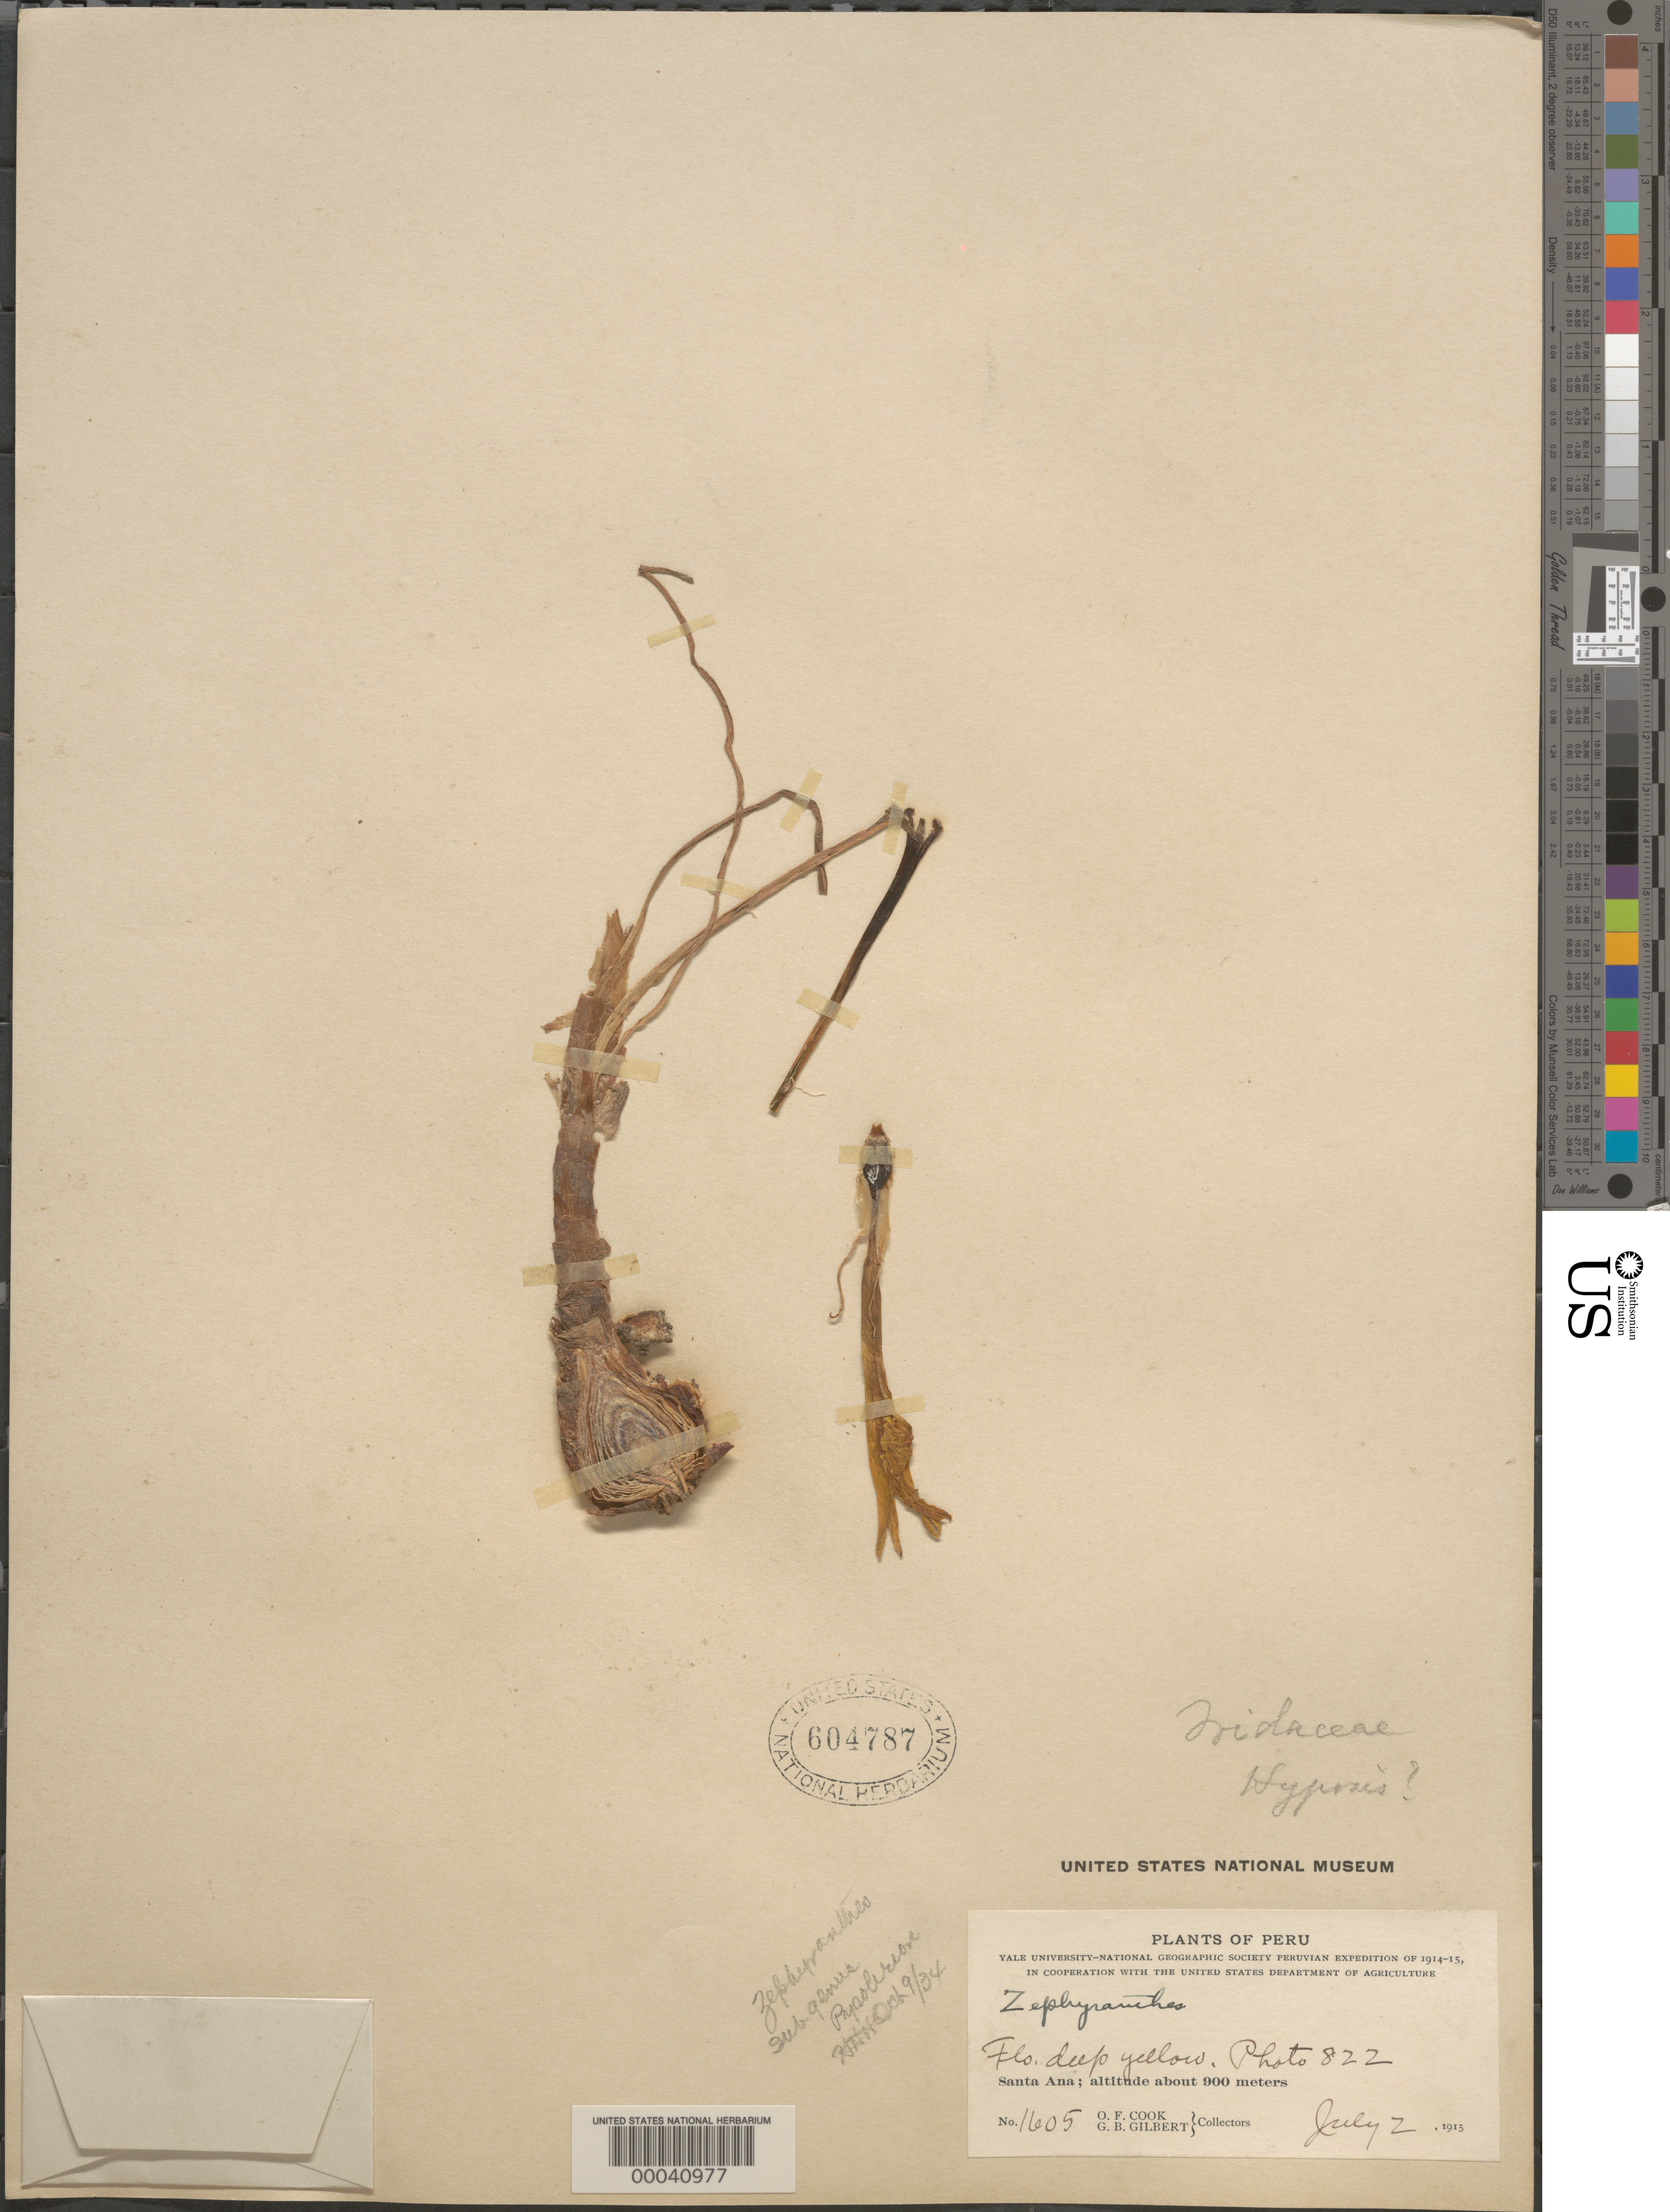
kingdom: Plantae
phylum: Tracheophyta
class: Liliopsida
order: Asparagales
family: Amaryllidaceae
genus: Zephyranthes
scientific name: Zephyranthes sp.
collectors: O. F. Cook & G. B. Gilbert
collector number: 1605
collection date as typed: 02 Jul 1915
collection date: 1915-07-02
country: Peru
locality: Santa Ana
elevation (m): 900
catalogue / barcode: US 604787